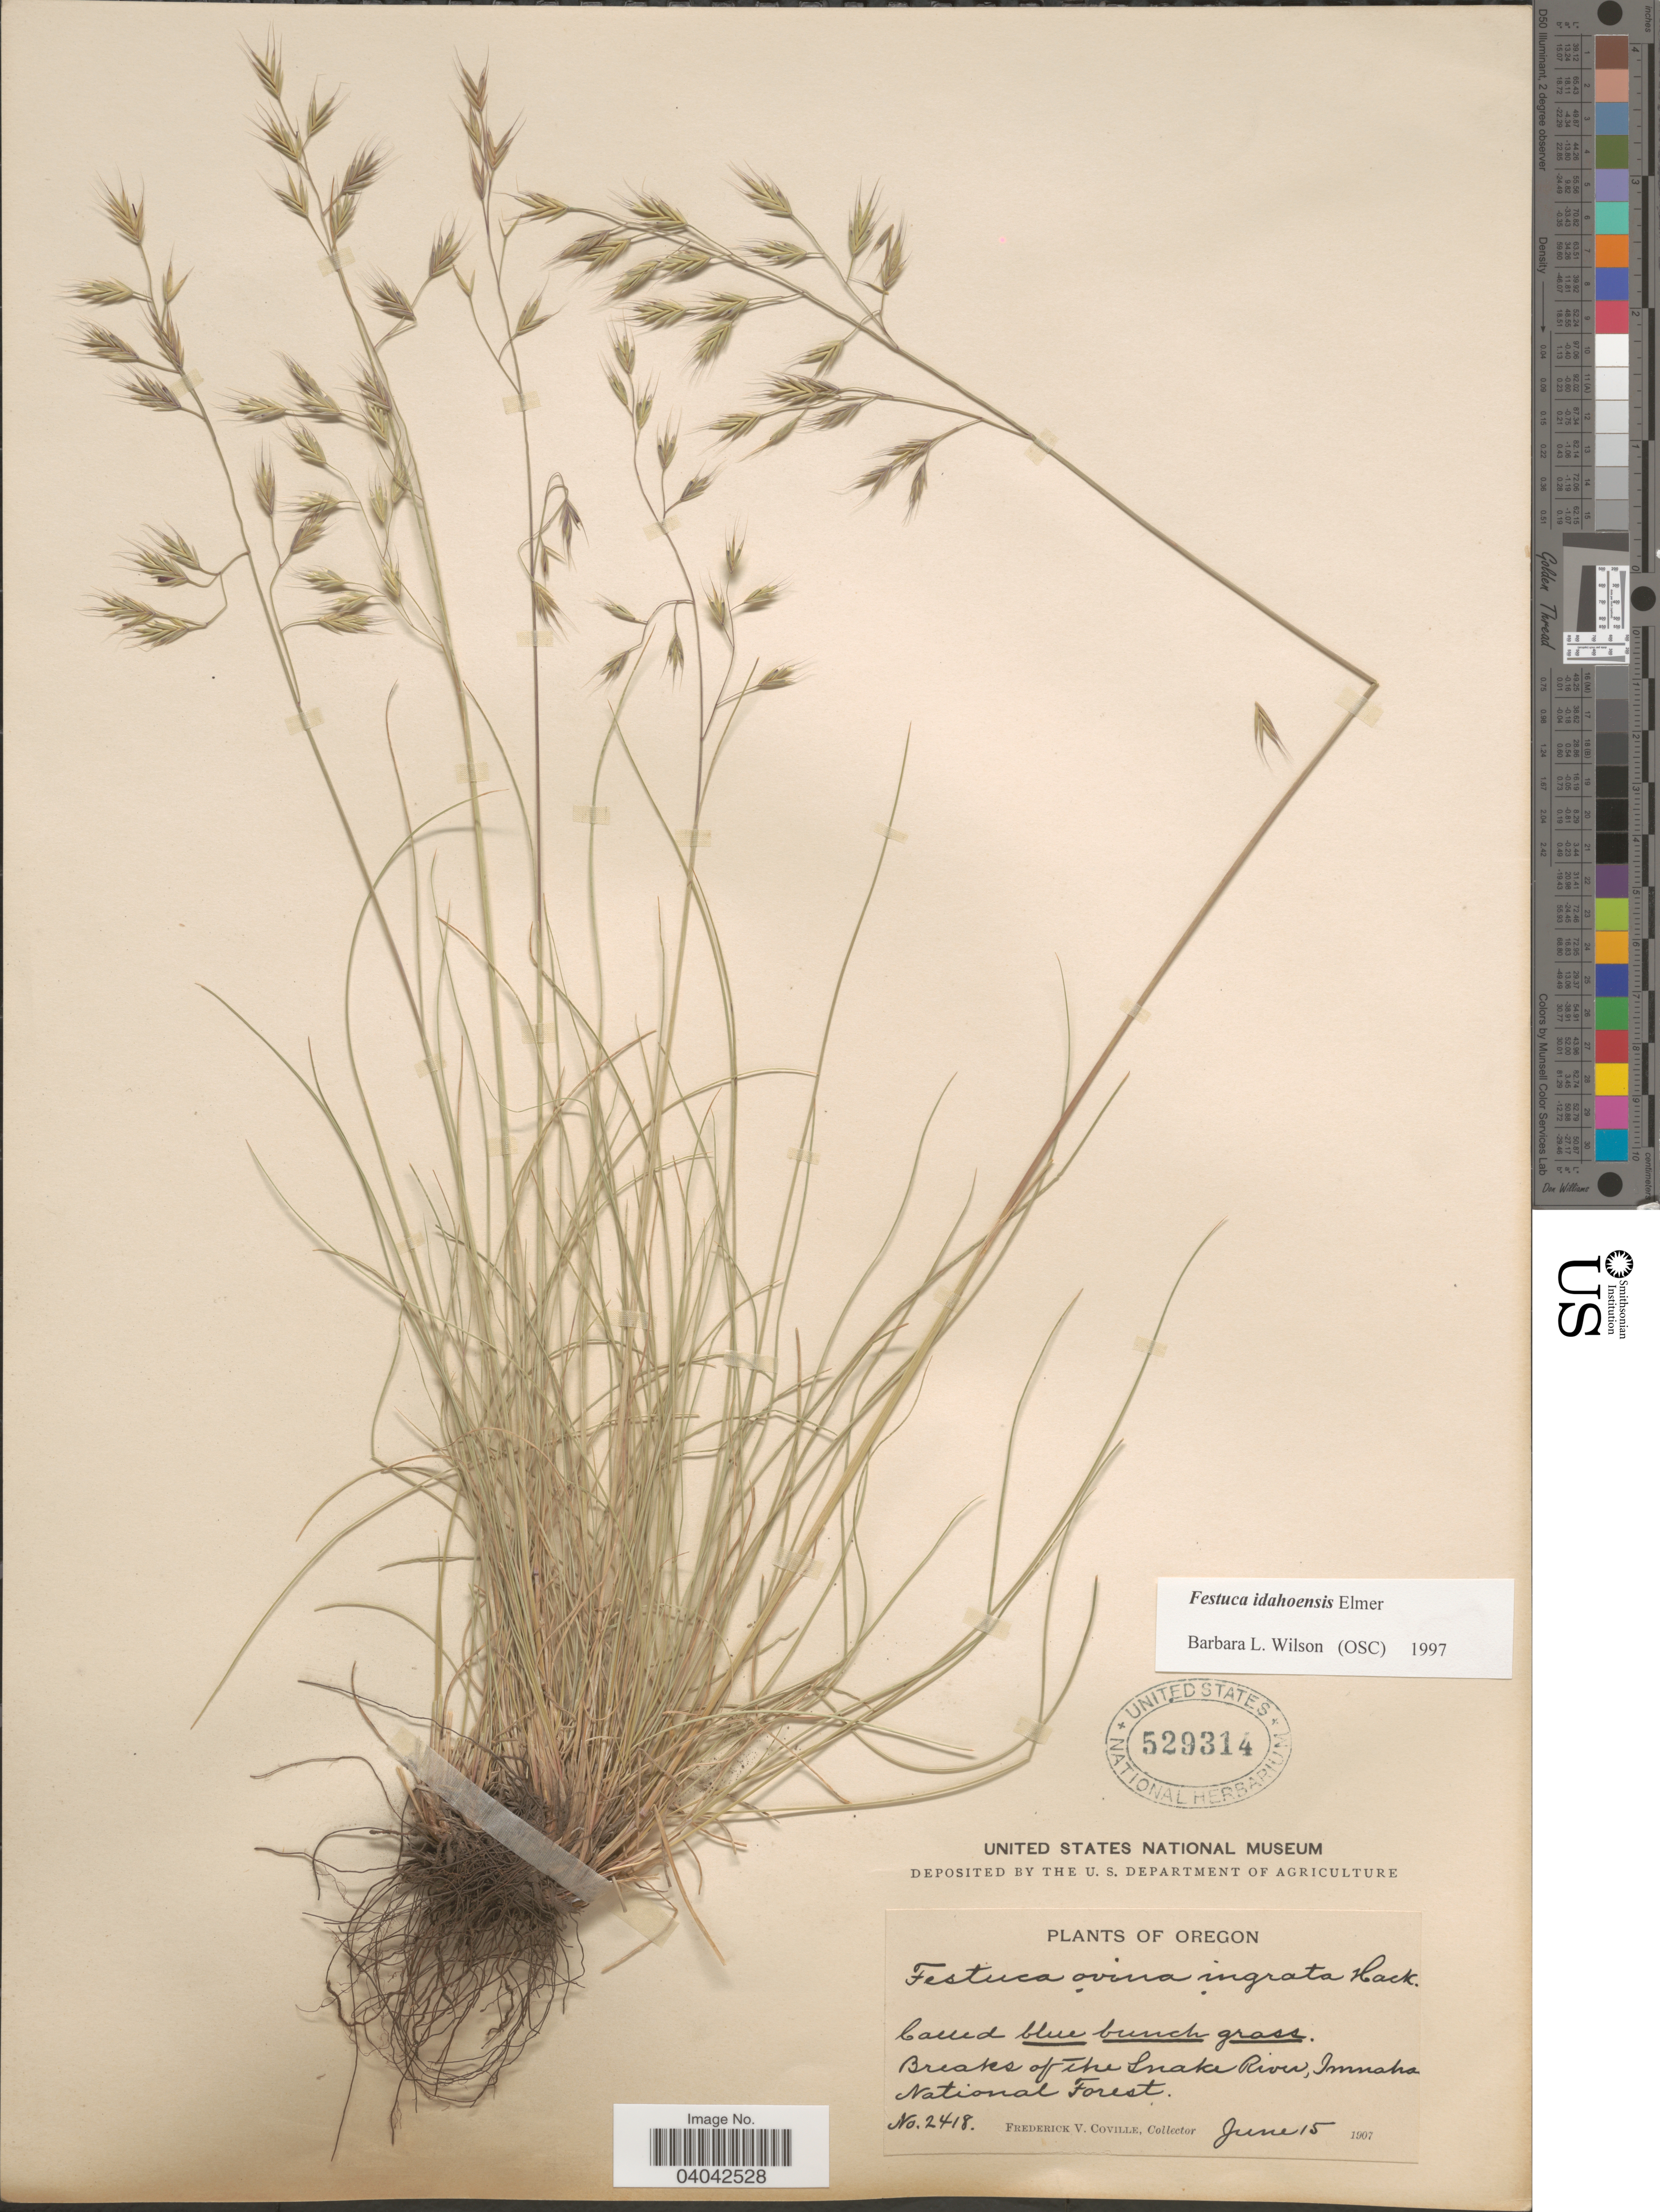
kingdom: Plantae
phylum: Tracheophyta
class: Liliopsida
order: Poales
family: Poaceae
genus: Festuca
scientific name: Festuca idahoensis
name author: Elmer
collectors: F. V. Coville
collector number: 2418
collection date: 1907-06-15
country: United States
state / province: Oregon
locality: Breaks of the Snake River, Imnaha National Forest.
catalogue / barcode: US 529314